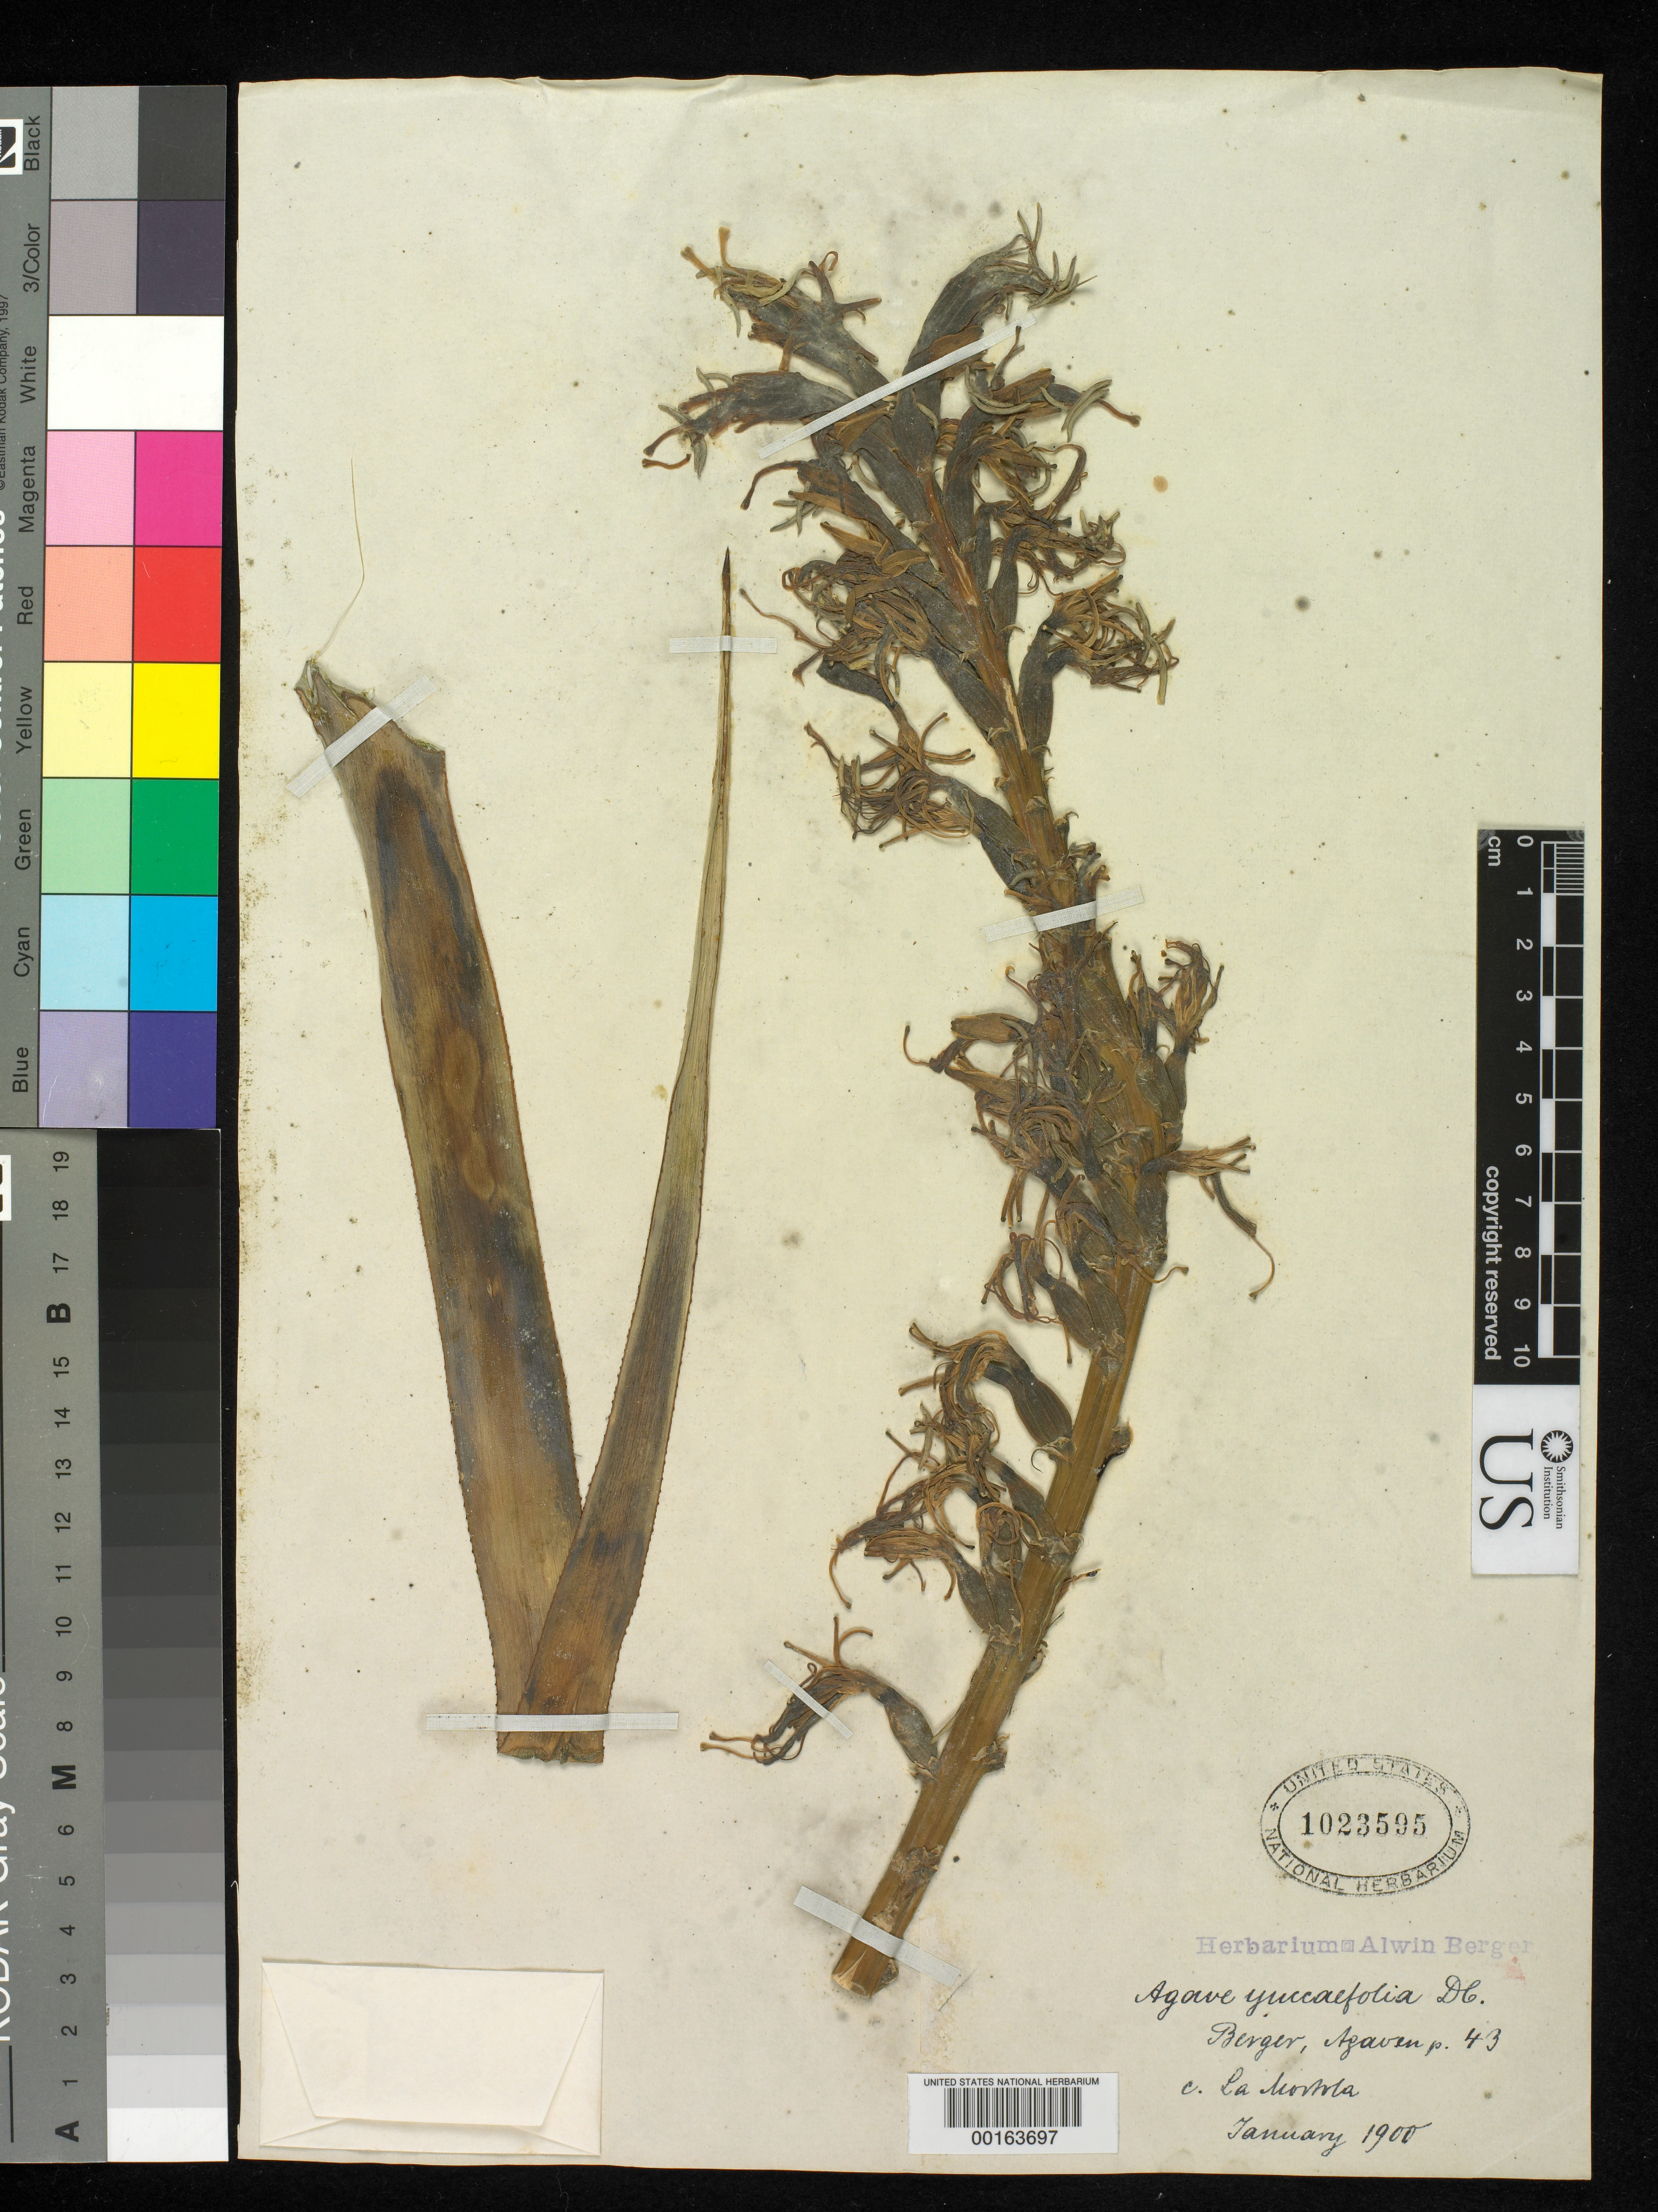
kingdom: Plantae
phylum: Tracheophyta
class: Liliopsida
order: Asparagales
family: Asparagaceae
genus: Agave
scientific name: Agave yuccaefolia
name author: Redouté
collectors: ex herb. A. Berger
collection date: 1909-06-02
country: Mexico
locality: Cultivated at La Mortola, Italy.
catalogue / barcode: US 1023595